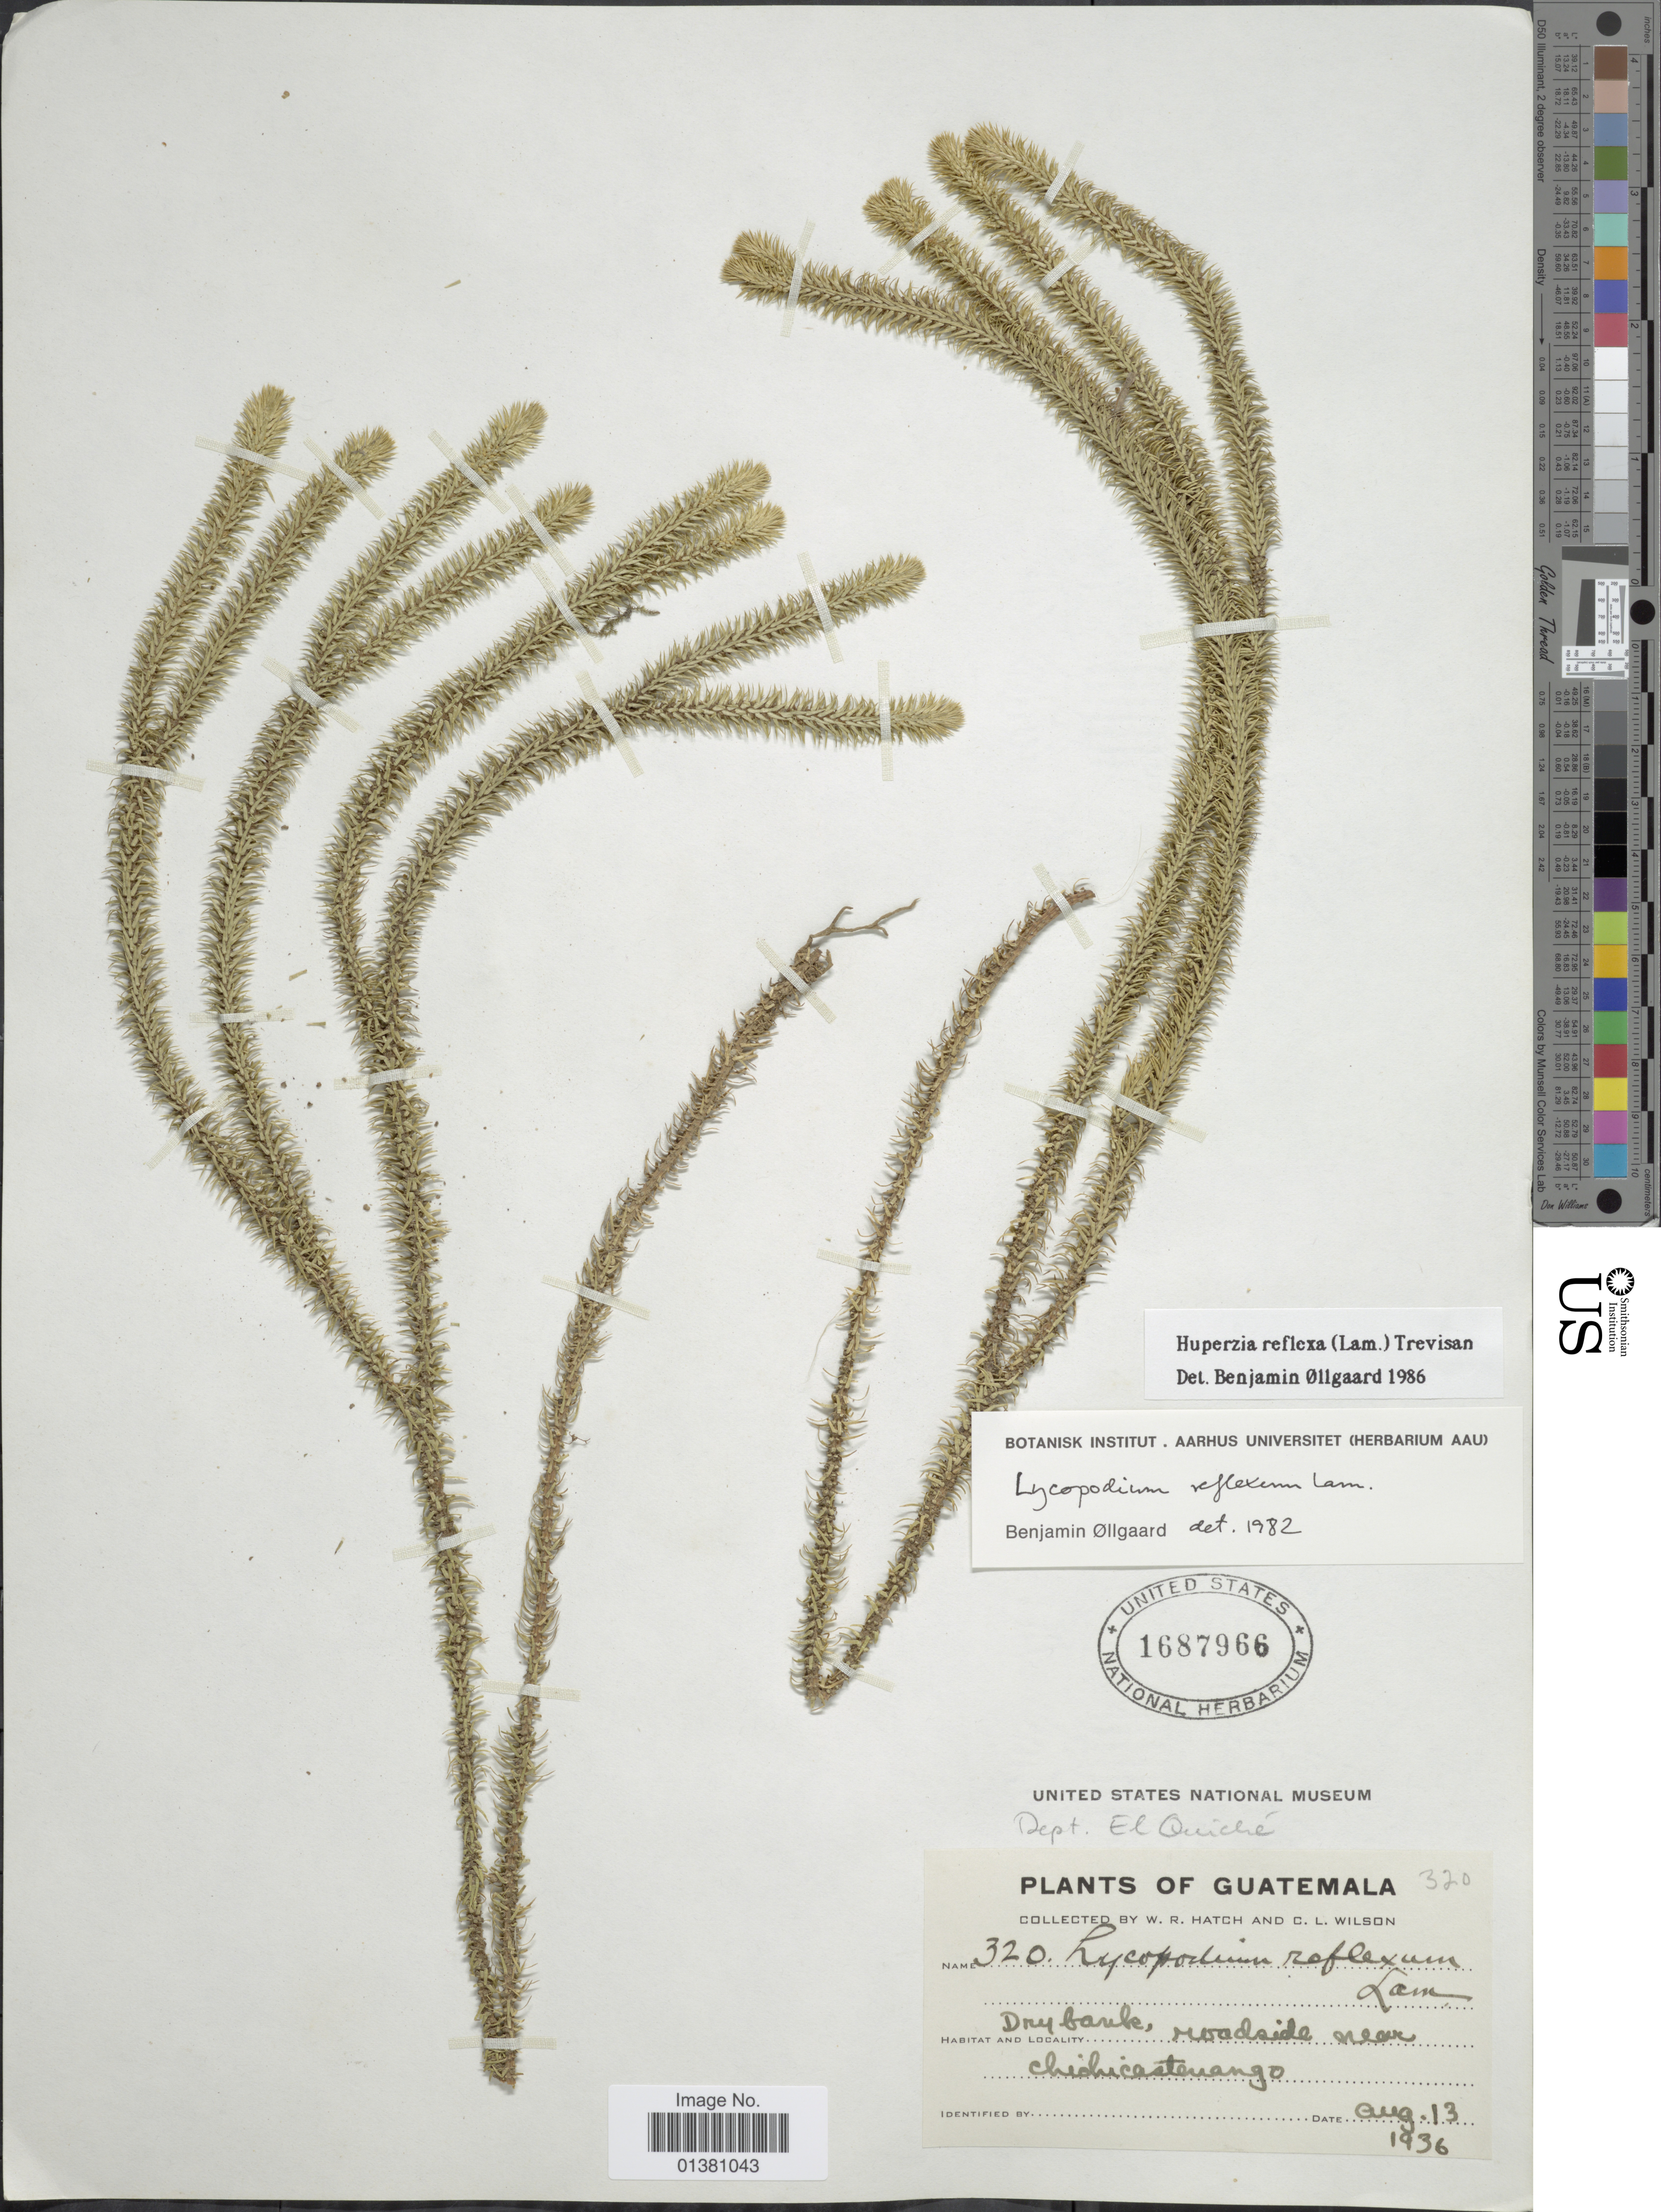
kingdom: Plantae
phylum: Tracheophyta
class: Lycopodiopsida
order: Lycopodiales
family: Lycopodiaceae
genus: Phlegmariurus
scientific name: Phlegmariurus reflexus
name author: (Lam.) B. Øllg.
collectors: W. Hatch & C. L. Wilson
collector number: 320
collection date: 1936-08-13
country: Guatemala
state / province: Guatemala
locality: Roadside near Chichicastenango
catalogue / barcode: US 1687966